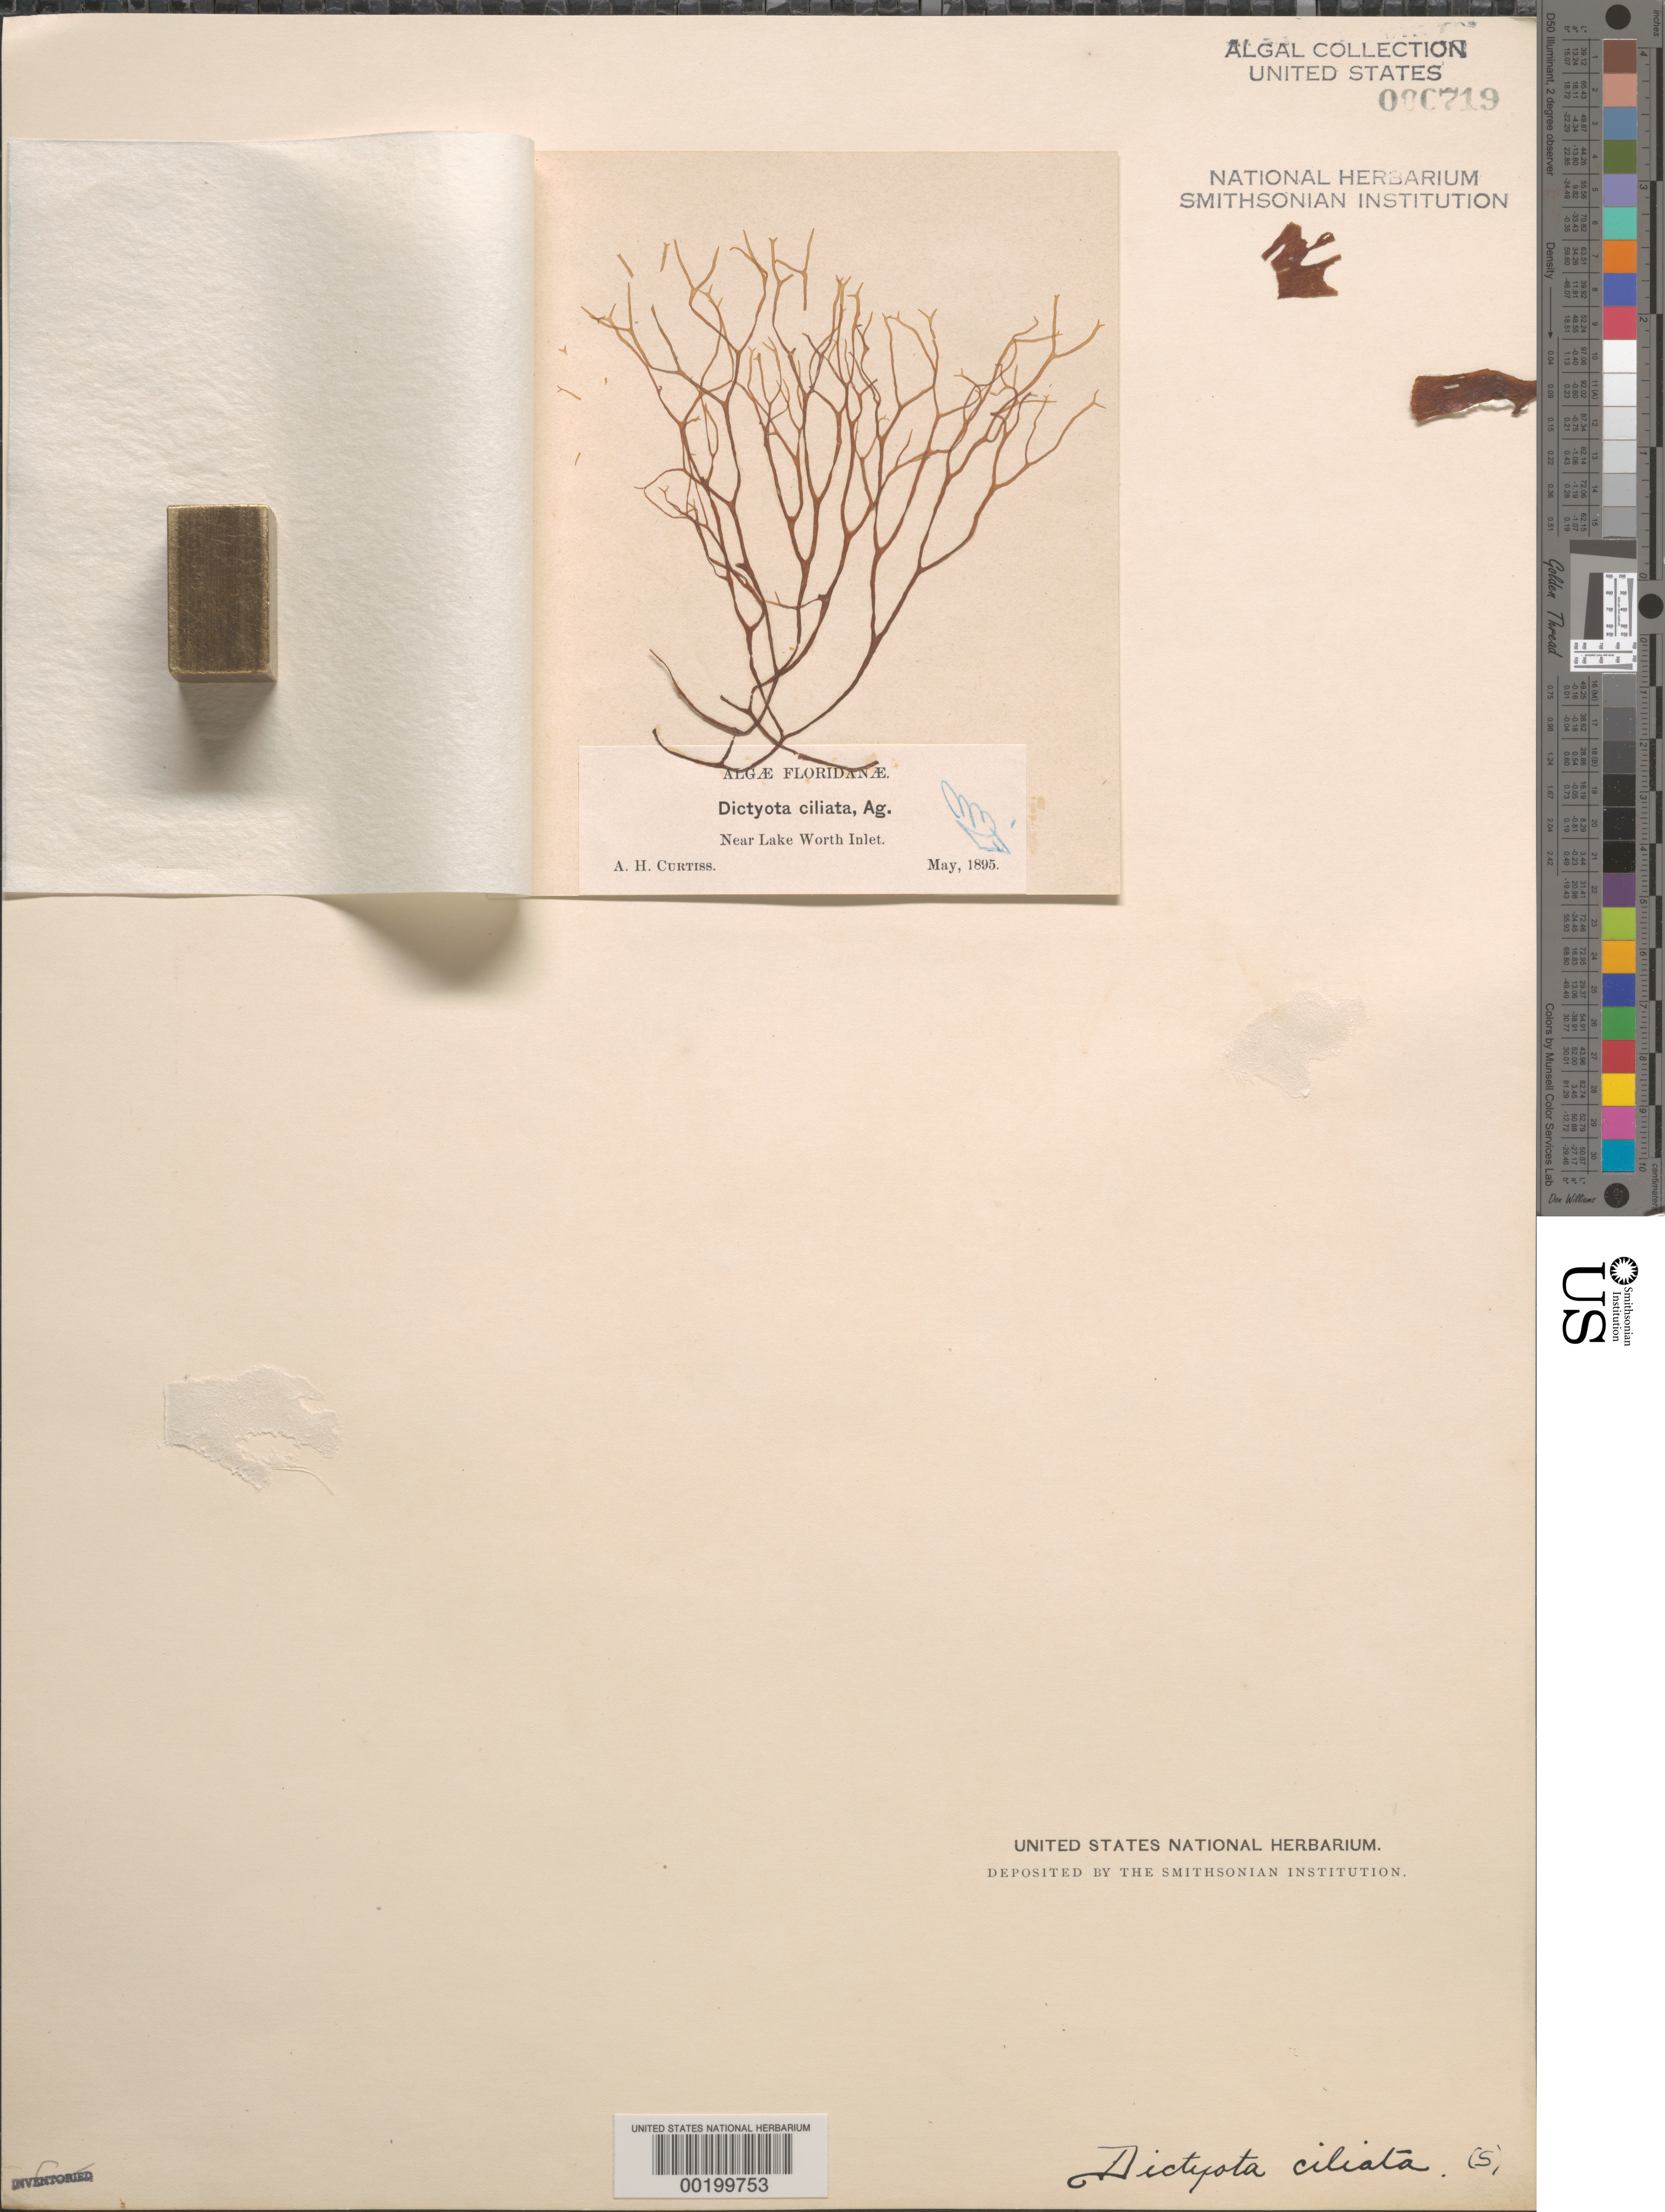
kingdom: Chromista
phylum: Ochrophyta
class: Phaeophyceae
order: Dictyotales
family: Dictyotaceae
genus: Dictyota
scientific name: Dictyota ciliolata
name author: Sond. ex Kütz.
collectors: A. H. Curtiss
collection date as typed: May 1895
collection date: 1895-05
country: United States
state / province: Florida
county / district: Palm Beach County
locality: Near Lake Worth Inlet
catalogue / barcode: US 719